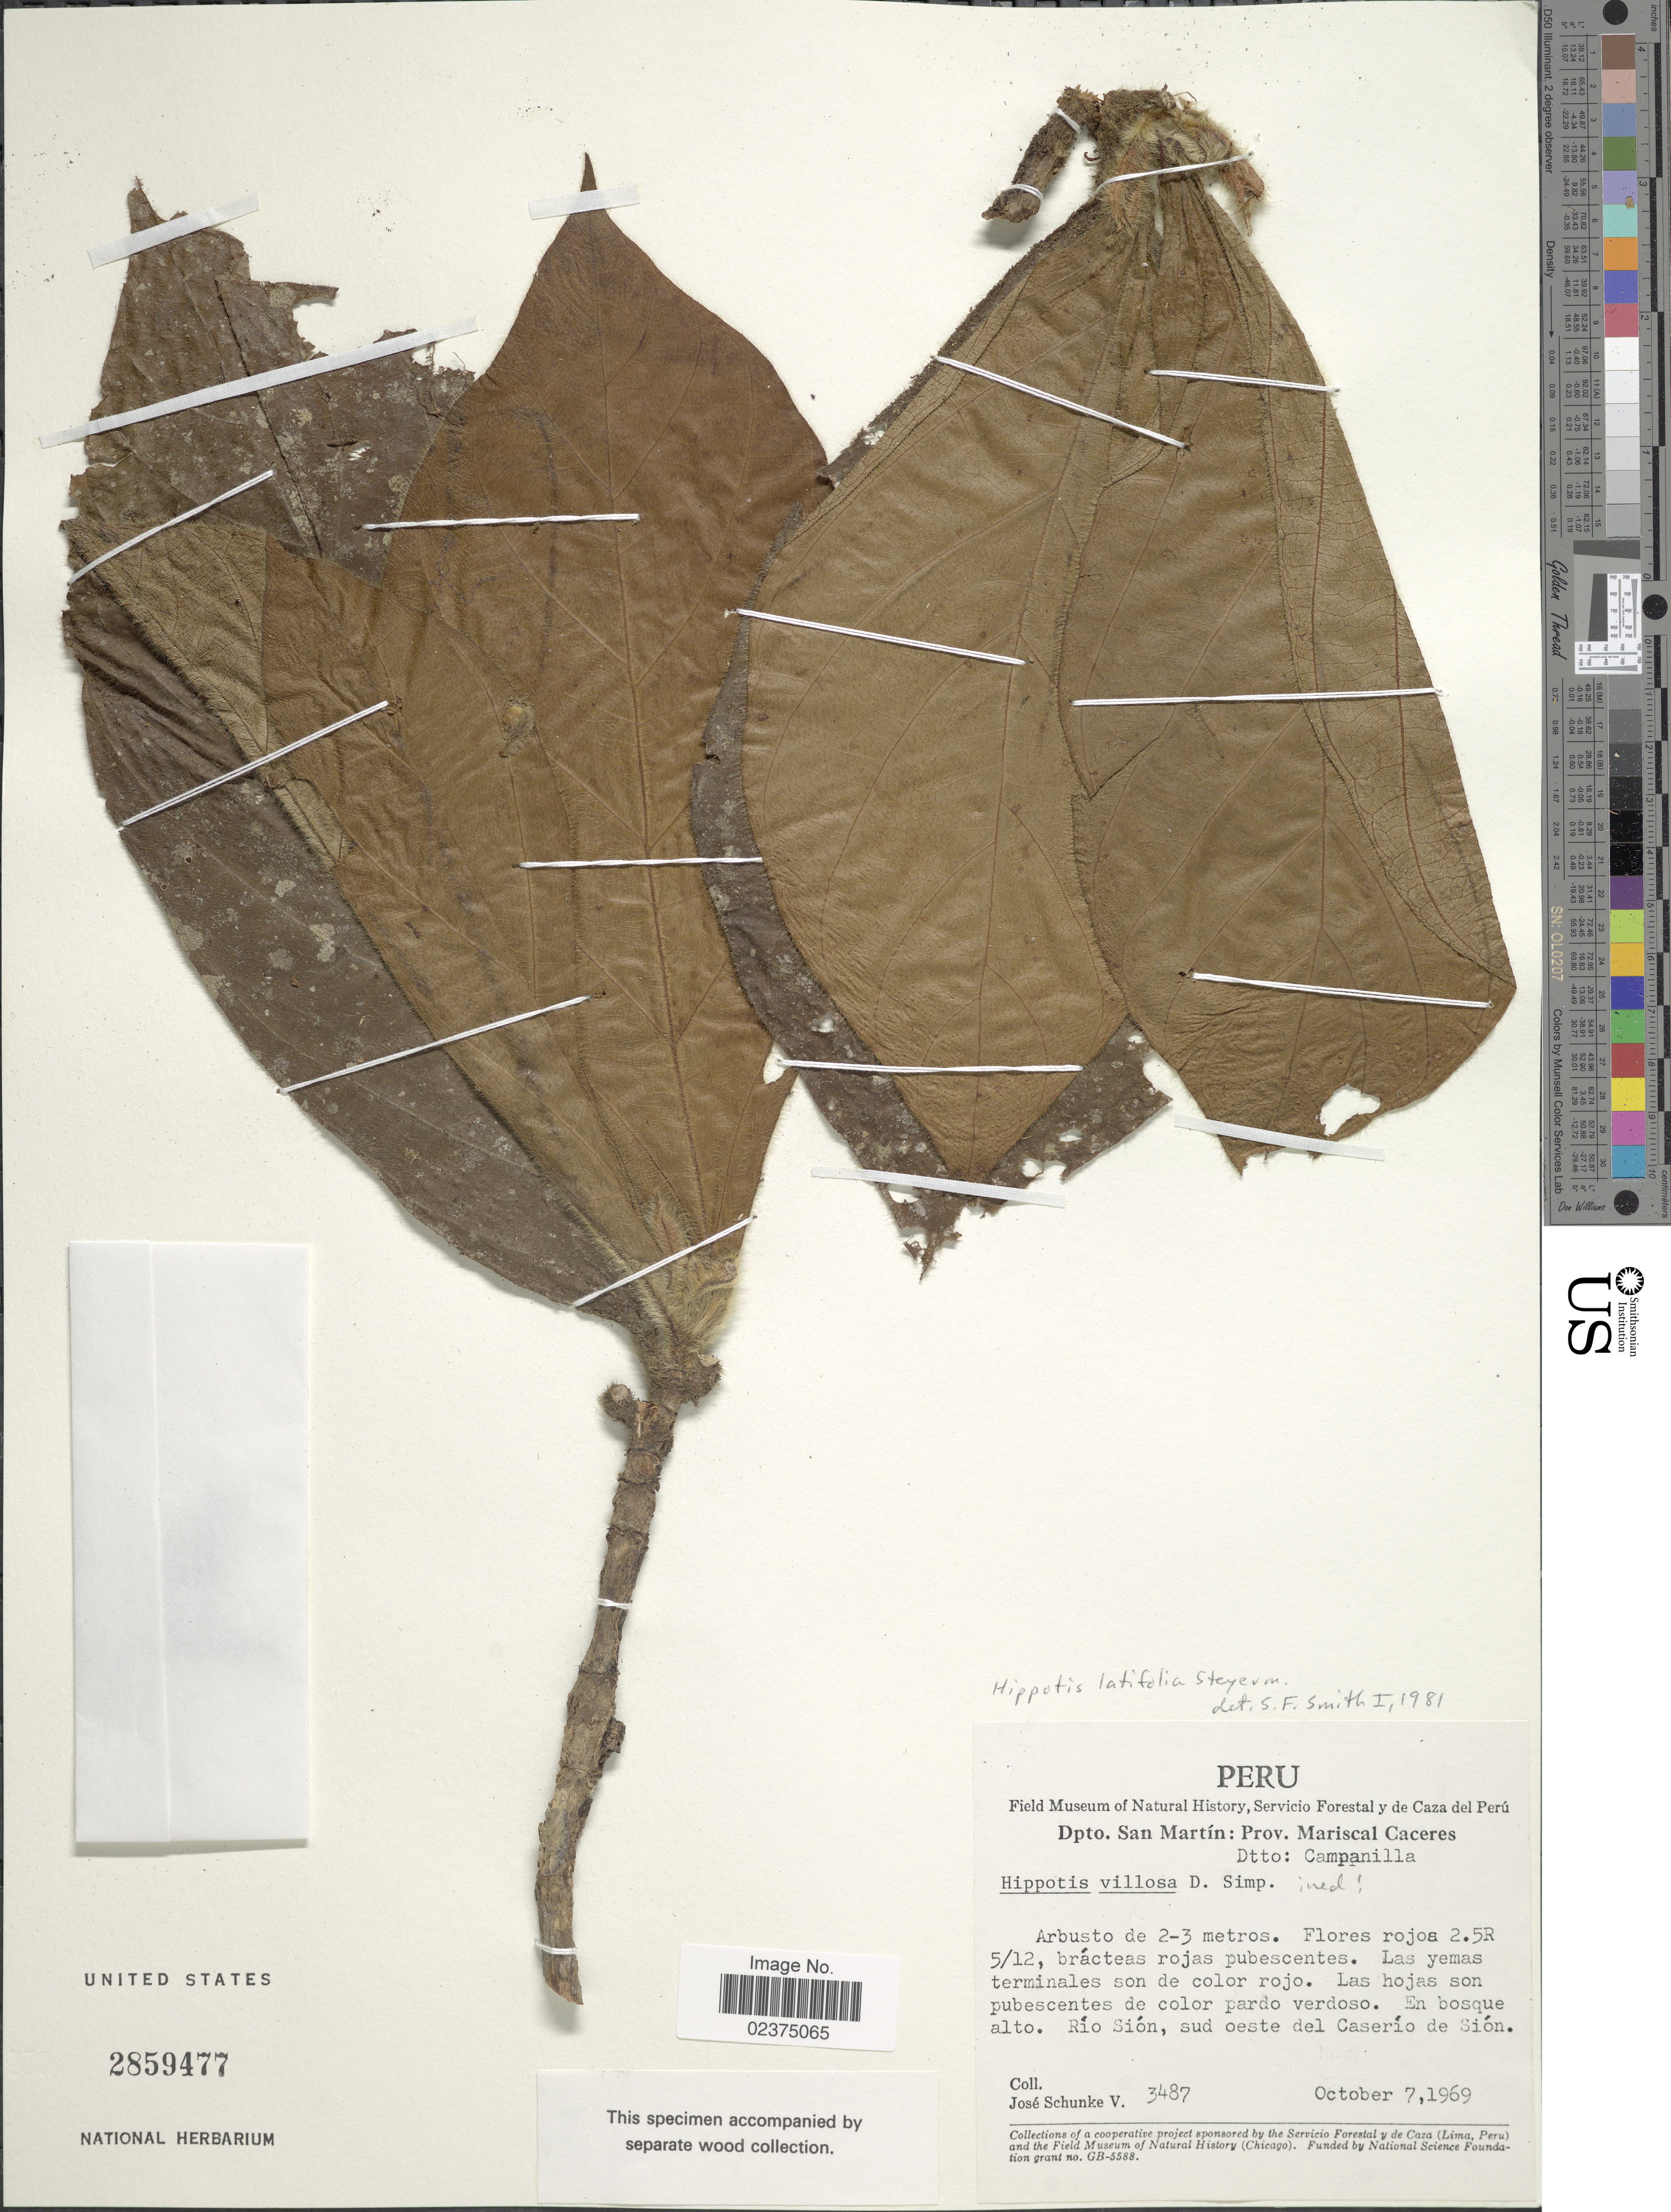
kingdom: Plantae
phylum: Tracheophyta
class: Magnoliopsida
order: Gentianales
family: Rubiaceae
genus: Hippotis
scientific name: Hippotis latifolia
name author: Steyerm.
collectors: J. Schunke Vigo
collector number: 3487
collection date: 1969-10-07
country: Peru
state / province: San Martín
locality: Prov. Mariscal Caceres, Dtto: Campanilla, en bosque alto, Rio Sion, sud oeste del Caserio de Sion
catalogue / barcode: US 2859477